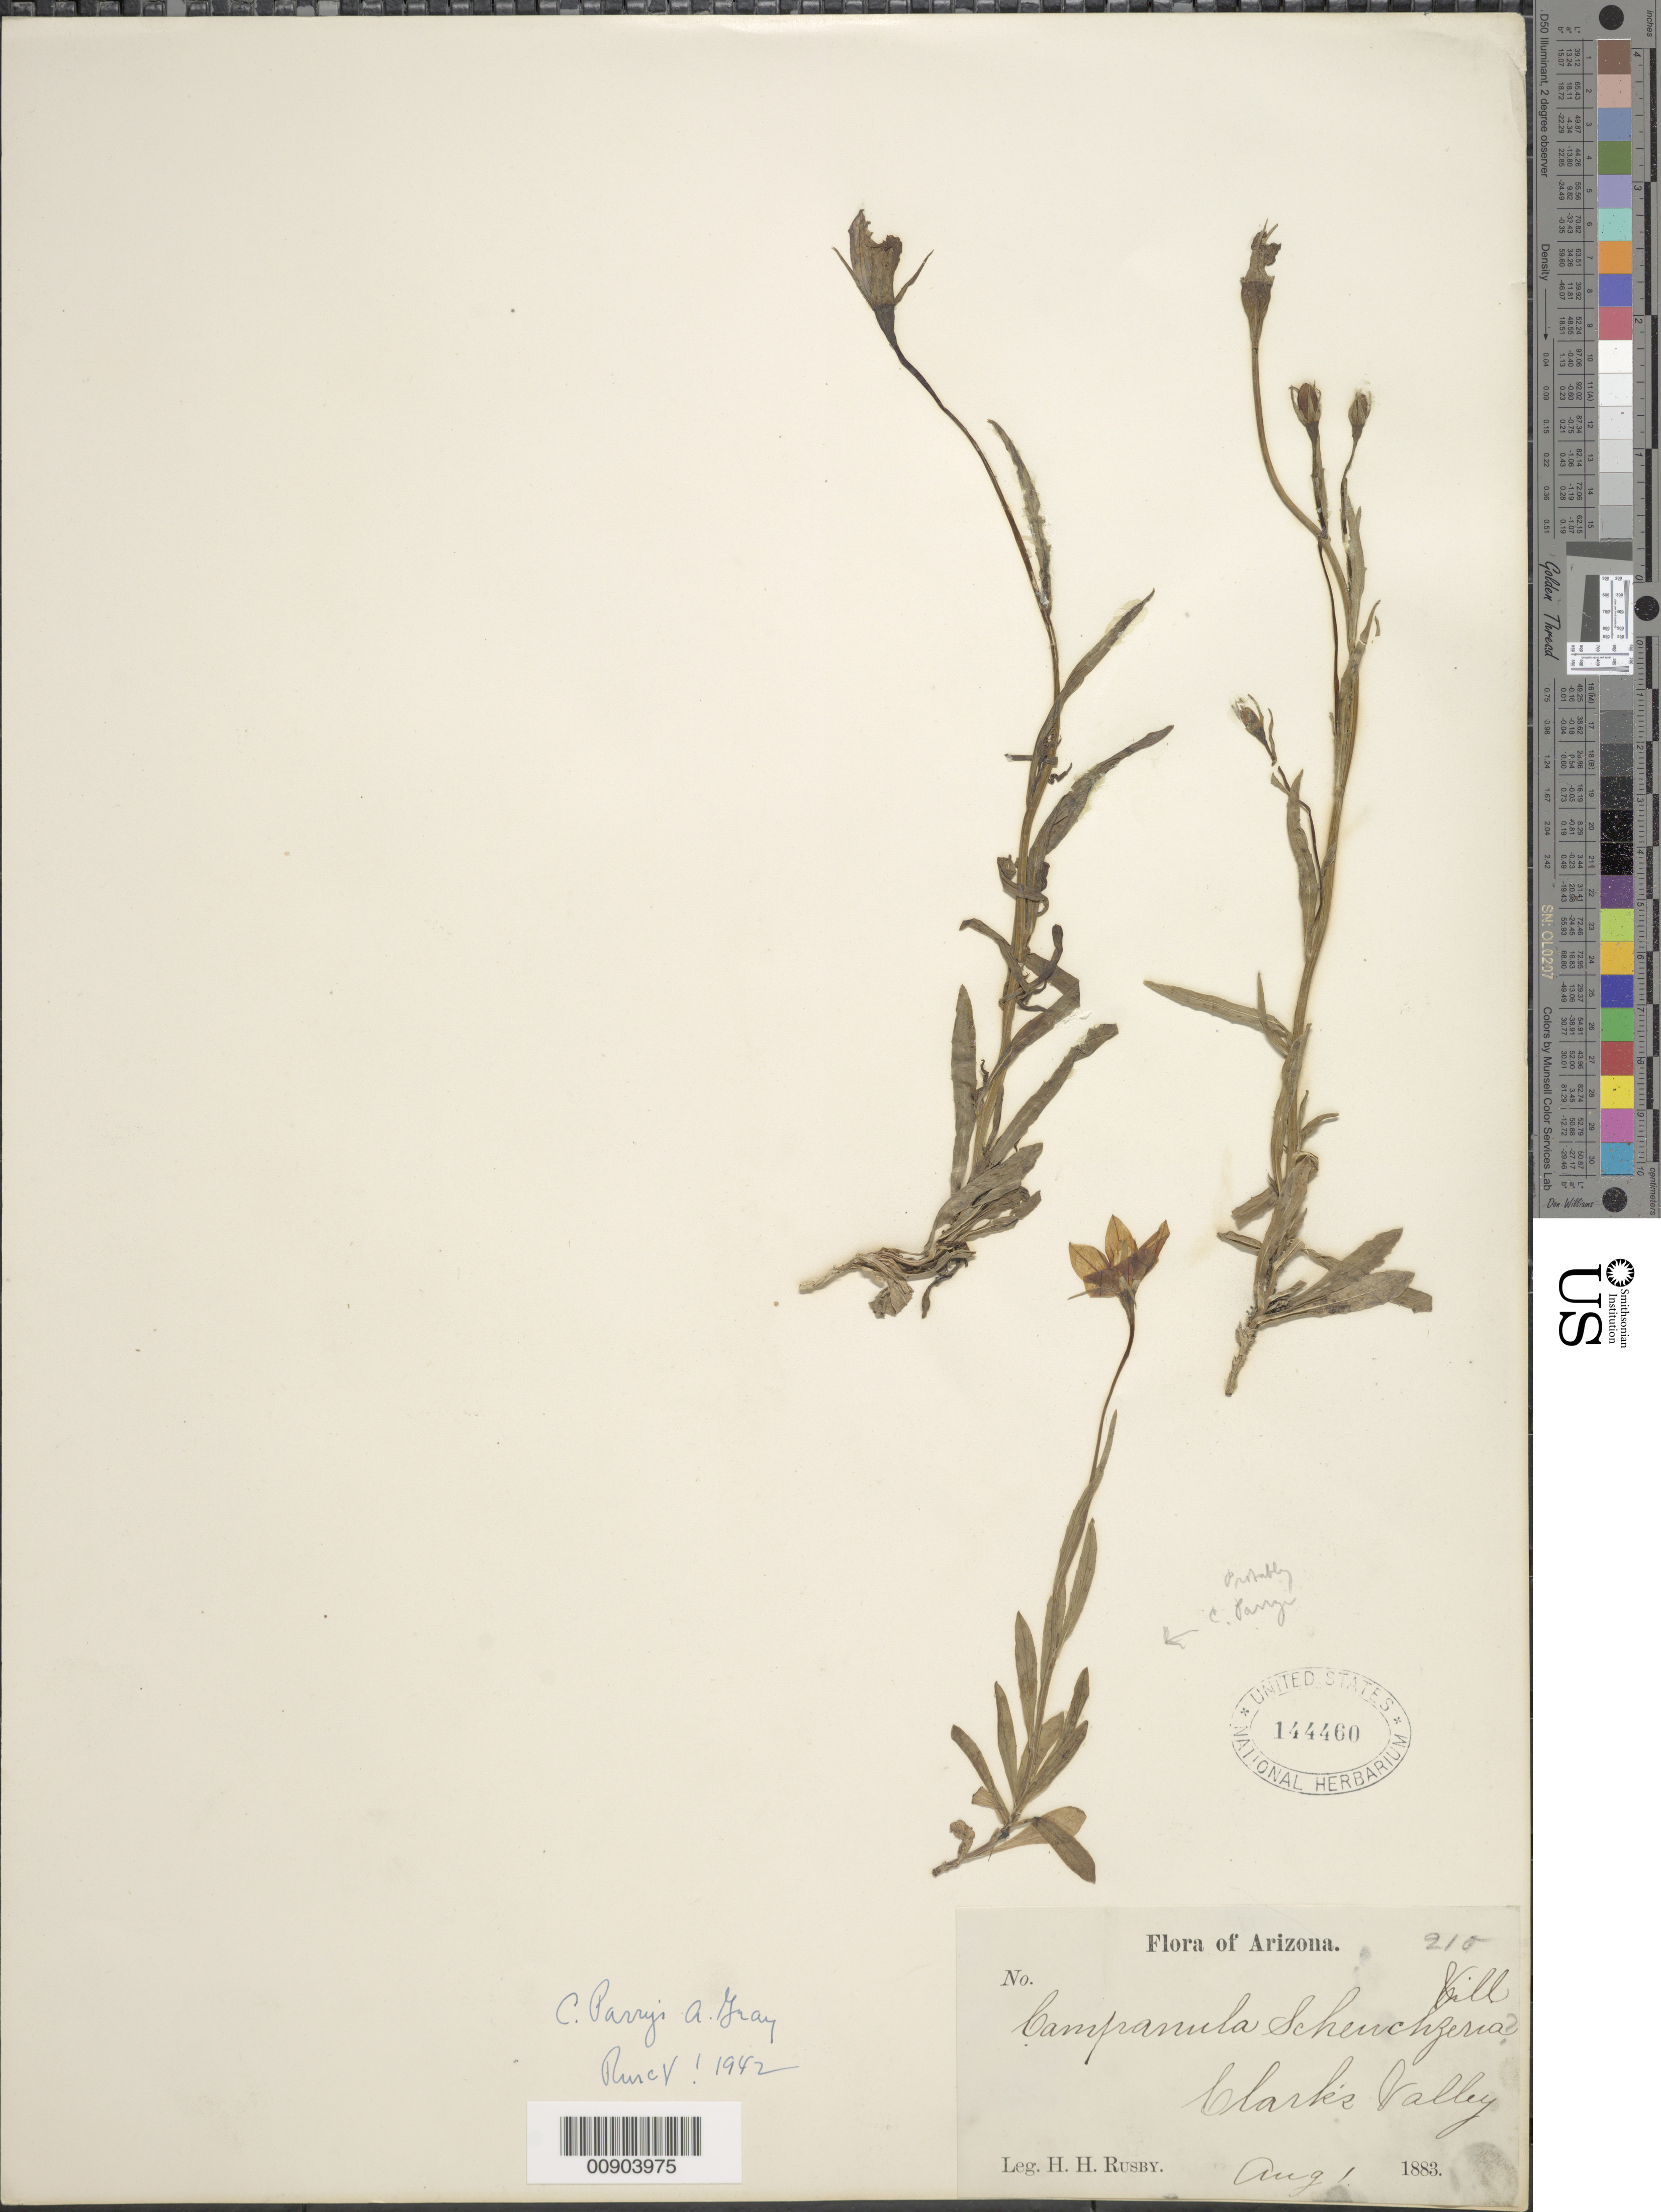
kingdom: Plantae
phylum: Tracheophyta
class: Magnoliopsida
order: Asterales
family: Campanulaceae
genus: Campanula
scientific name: Campanula parryi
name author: A. Gray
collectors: H. H. Rusby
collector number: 210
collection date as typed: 01 Aug 1883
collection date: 1883-08-01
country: United States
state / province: Arizona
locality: Clark's Valley.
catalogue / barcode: US 144460